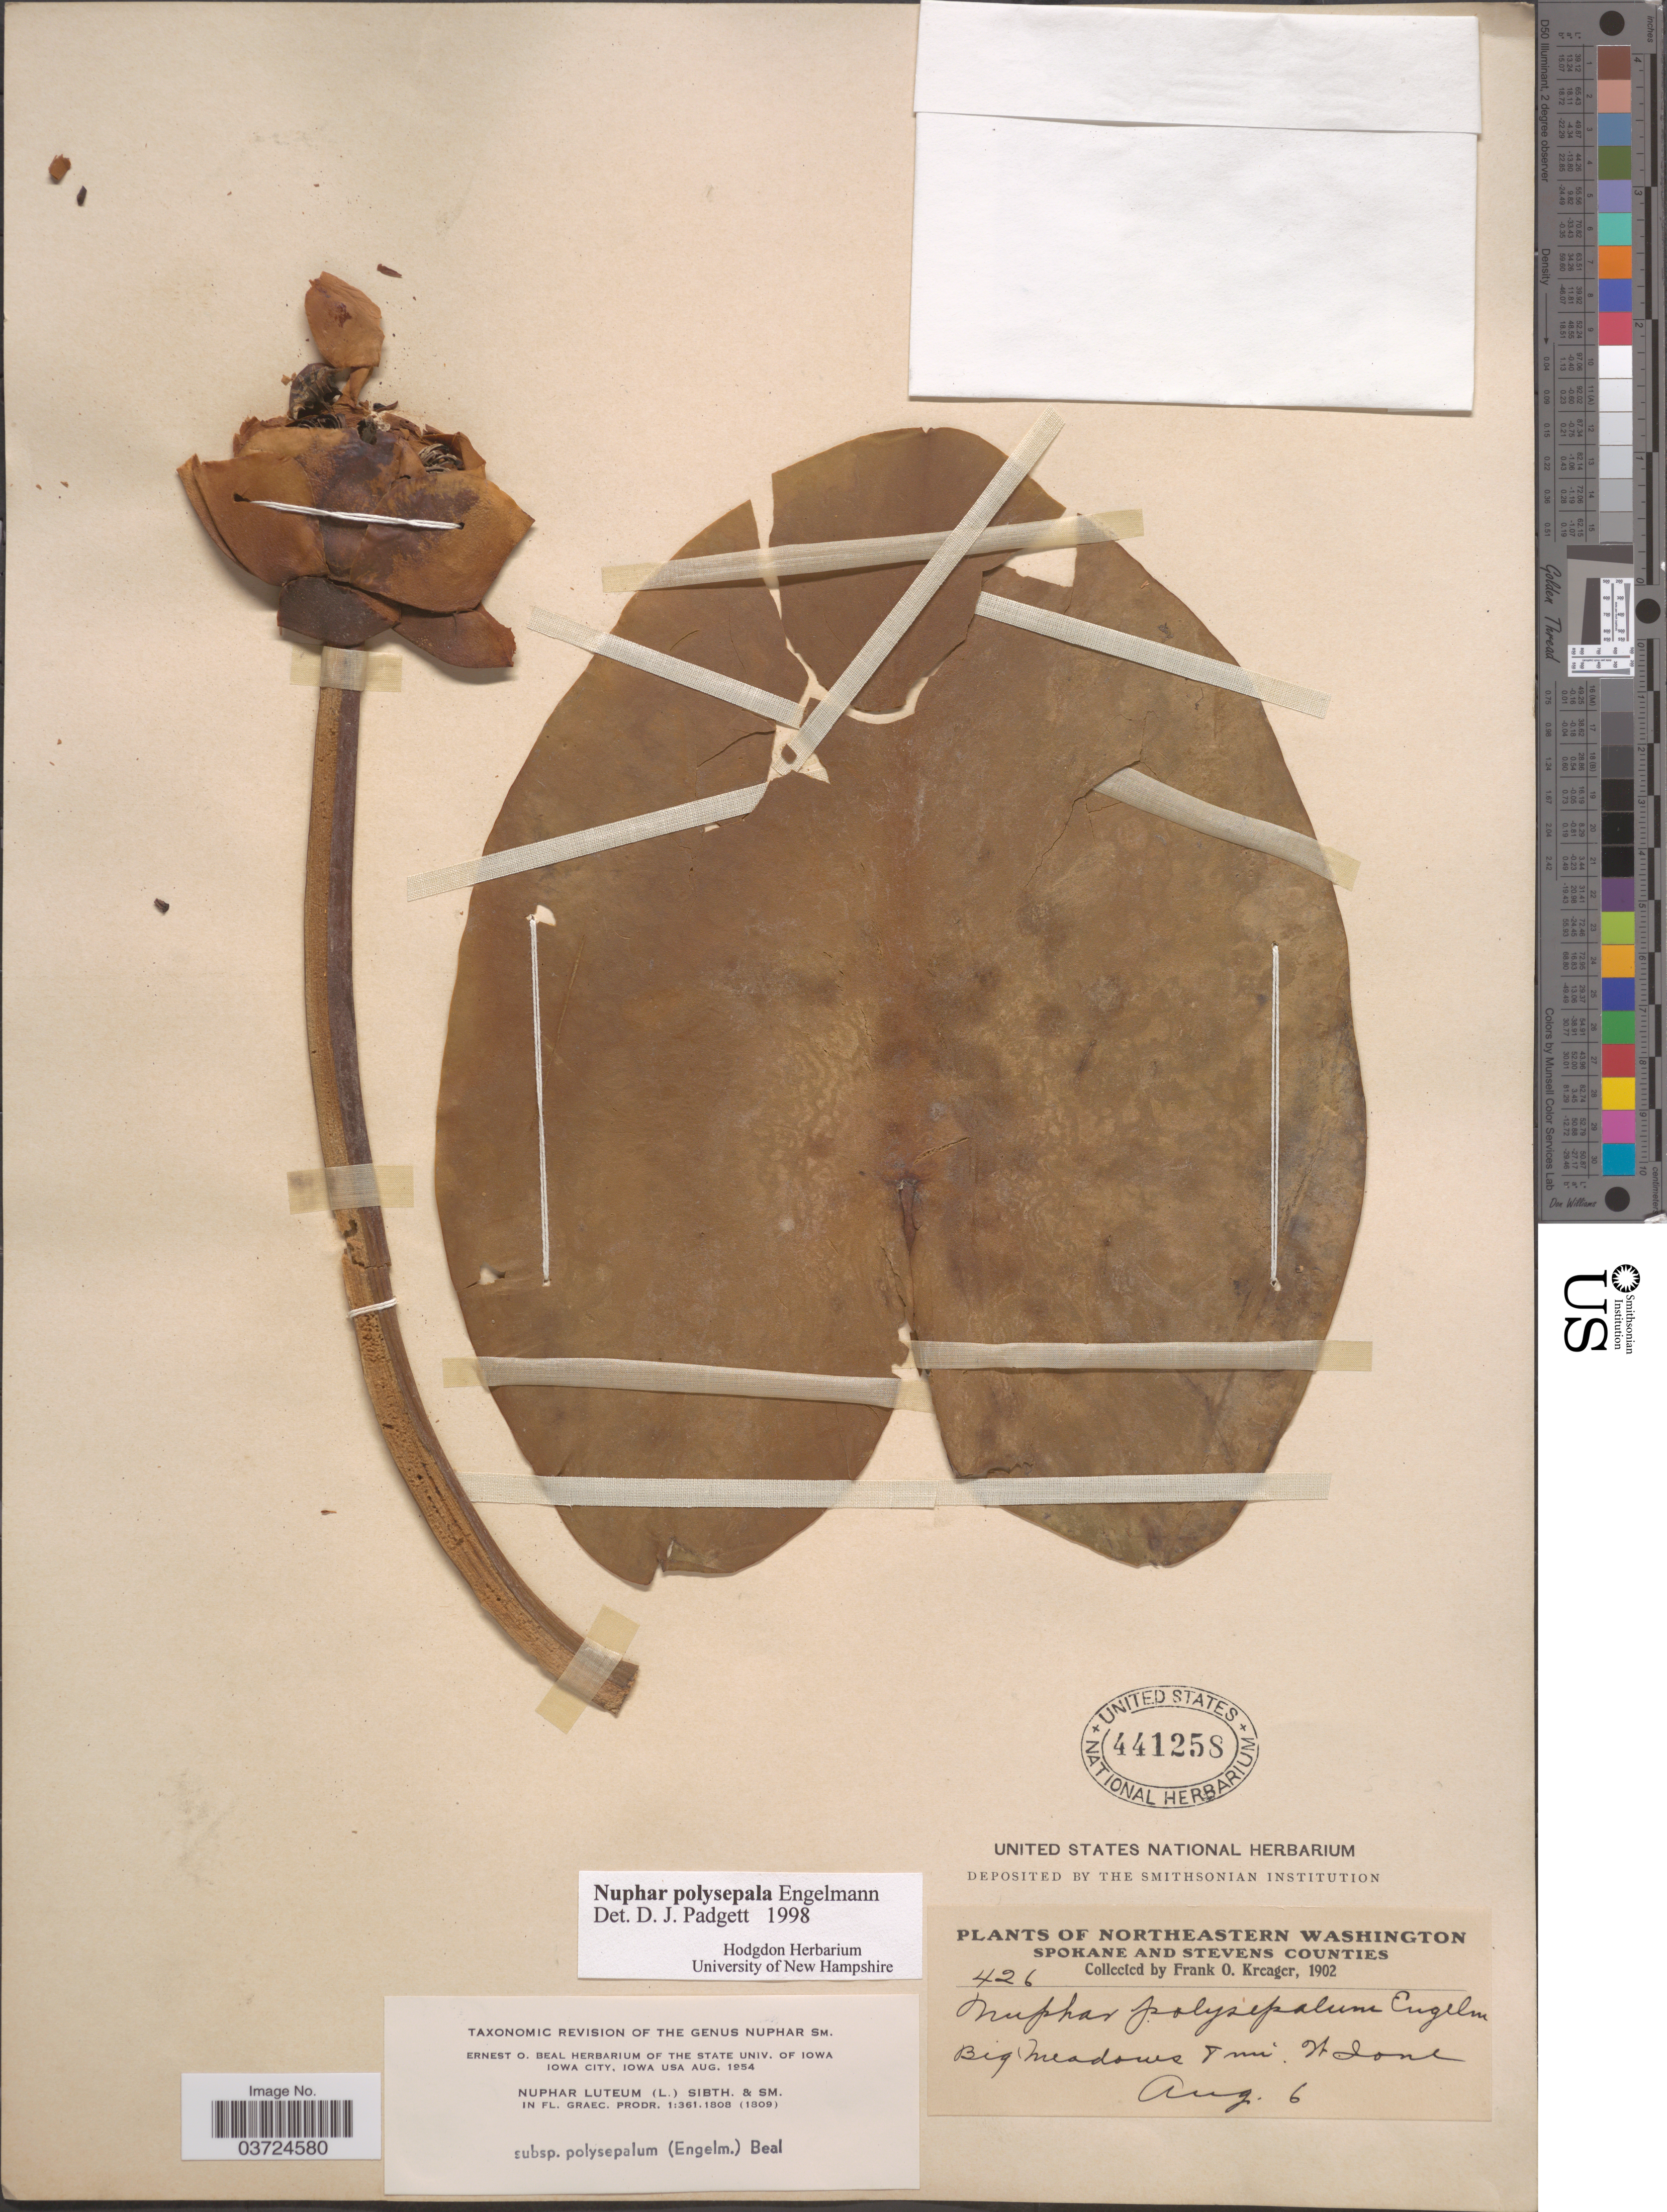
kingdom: Plantae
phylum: Tracheophyta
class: Magnoliopsida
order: Nymphaeales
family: Nymphaeaceae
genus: Nuphar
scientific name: Nuphar polysepala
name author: Englem.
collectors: F. Kreager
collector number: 426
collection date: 1902-08-06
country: United States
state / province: Washington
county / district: Spokane / Stevens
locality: Northeastern Washington. Spokane and Stevens Counties. Big Meadows 8 mi. W. Ione.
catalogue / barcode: US 441258